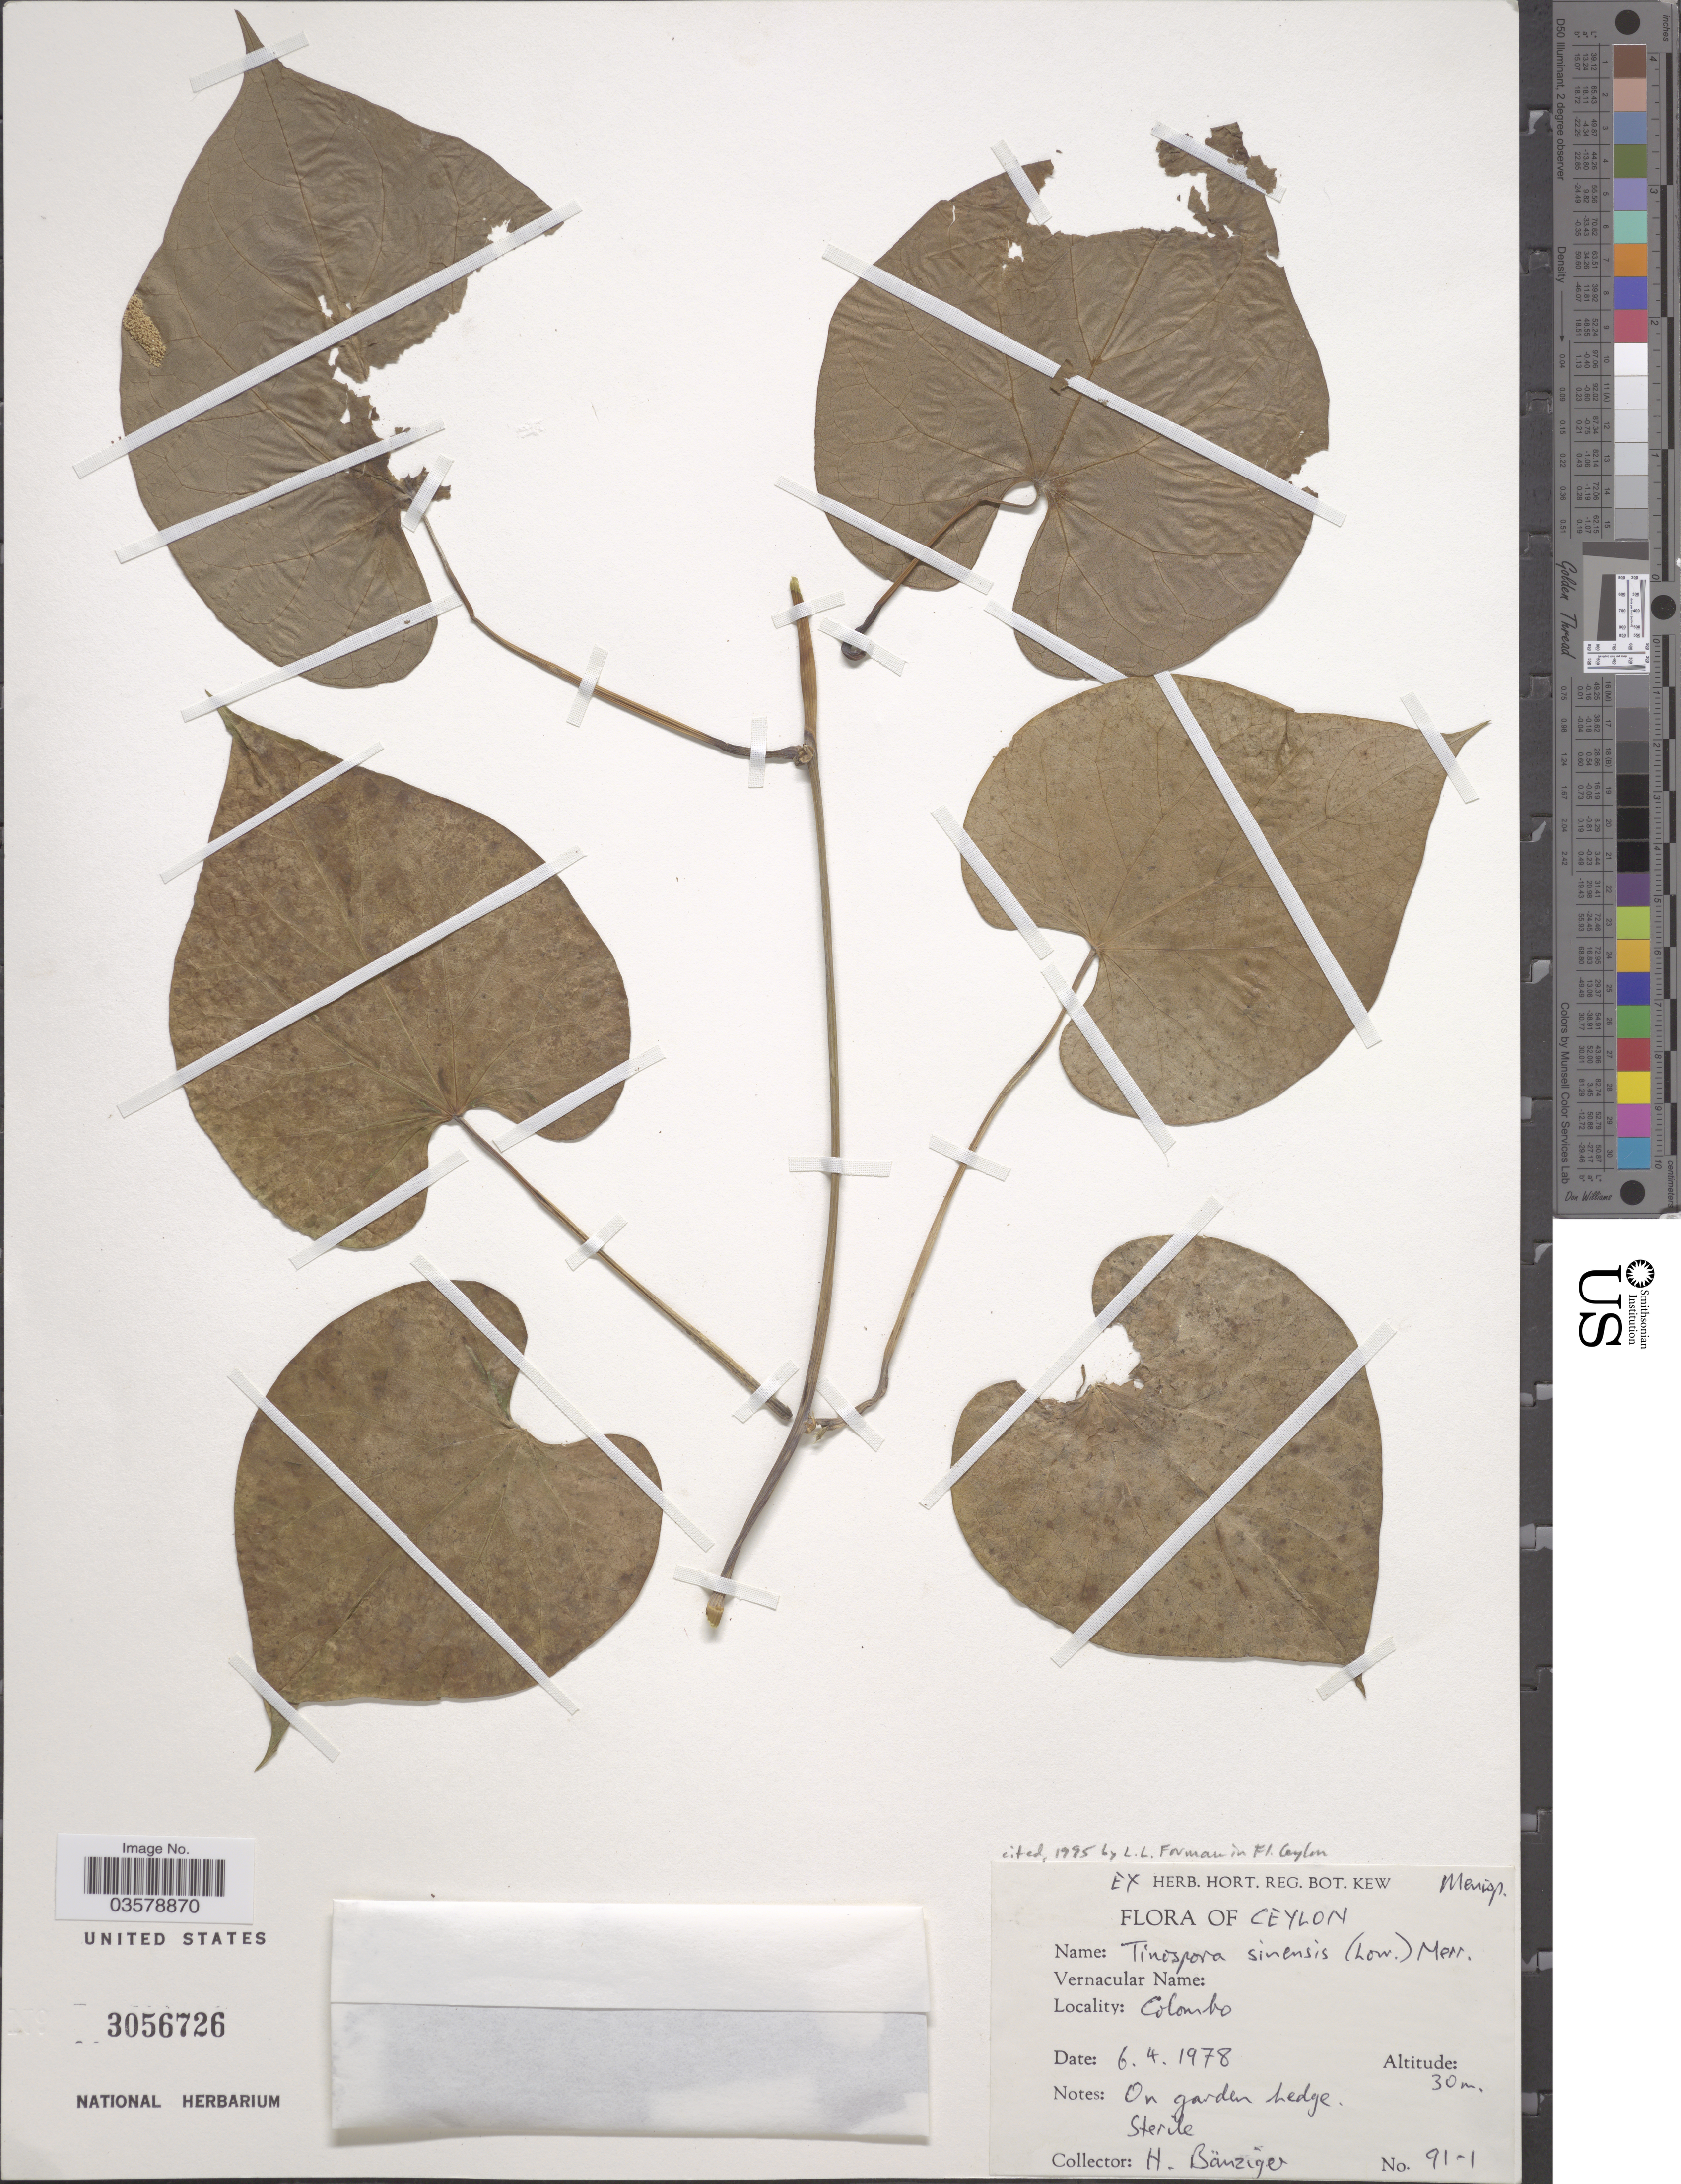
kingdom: Plantae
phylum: Tracheophyta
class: Magnoliopsida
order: Ranunculales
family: Menispermaceae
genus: Tinospora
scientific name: Tinospora sinensis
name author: (Lour.) Merr.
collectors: H. Bänziger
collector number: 91-1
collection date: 1978-04-06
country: Sri Lanka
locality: Ceylon. Colombo.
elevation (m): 30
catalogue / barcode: US 3056726